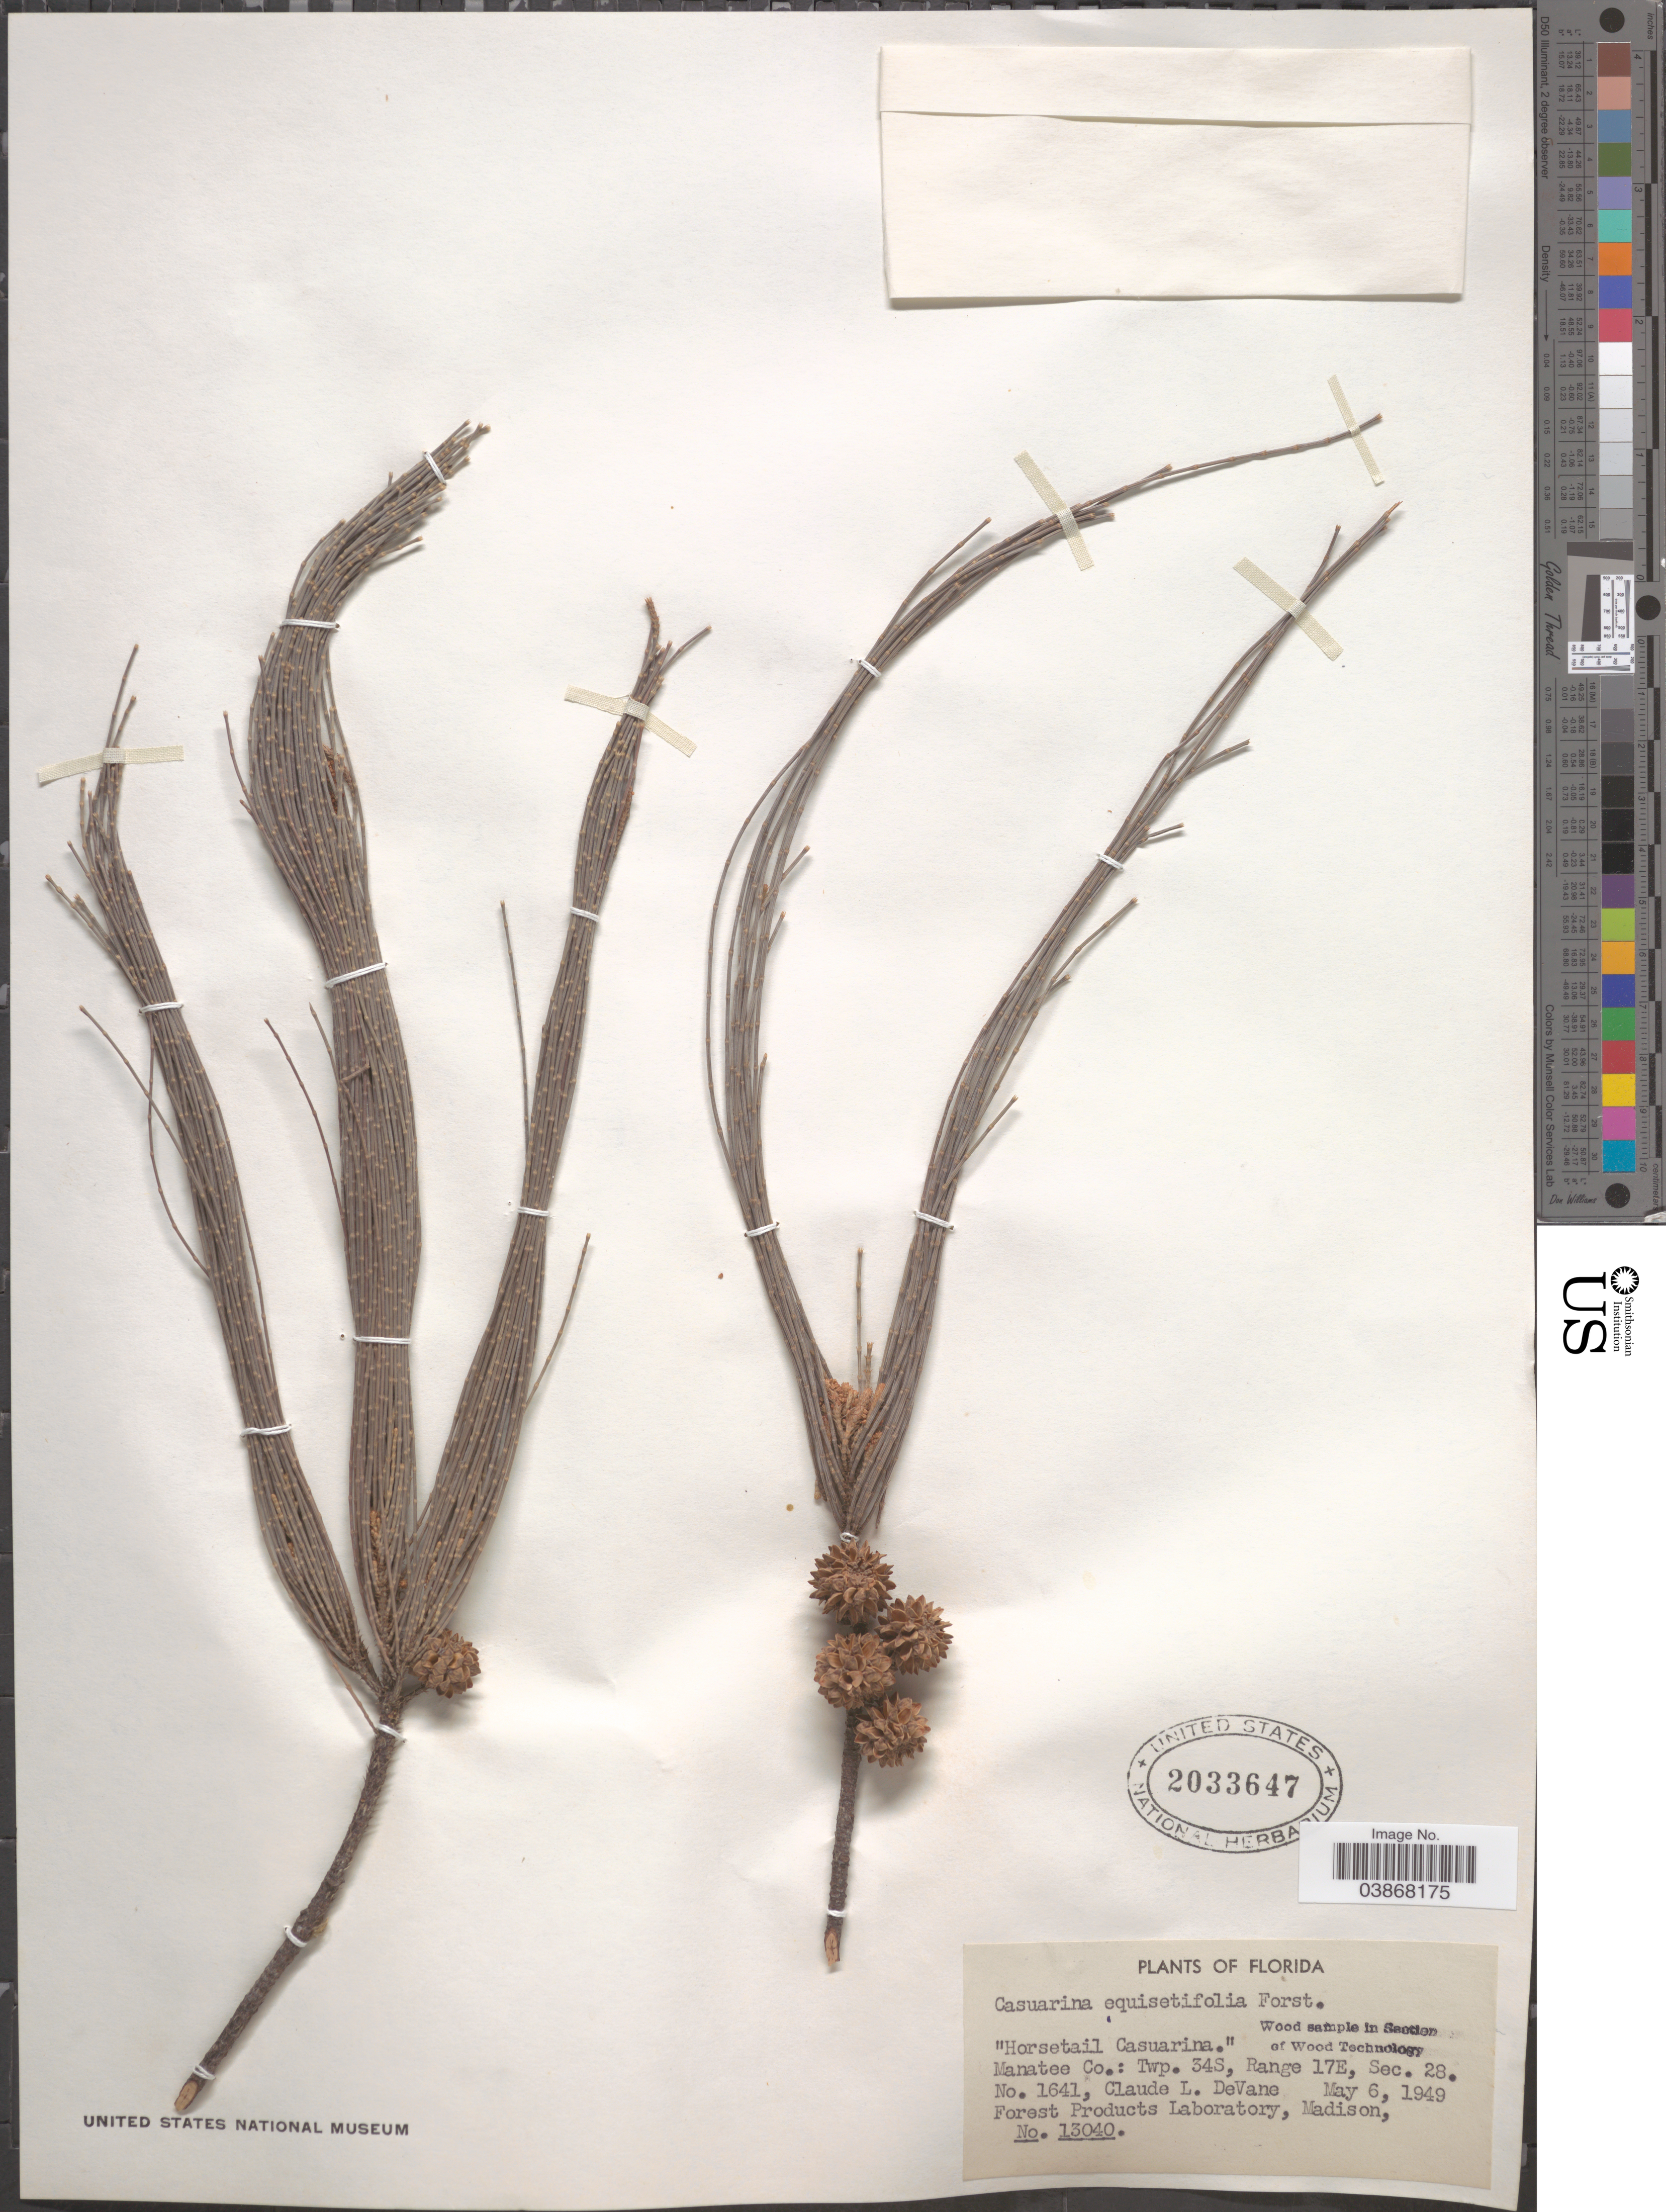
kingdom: Plantae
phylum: Tracheophyta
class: Magnoliopsida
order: Fagales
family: Casuarinaceae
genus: Casuarina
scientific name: Casuarina equisetifolia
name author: L.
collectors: C. Devane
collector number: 13040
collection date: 1949-05-06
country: United States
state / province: Florida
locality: Manatee Co.: Twp. 34S, Range 17E, Sec. 28.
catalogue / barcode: US 2033647